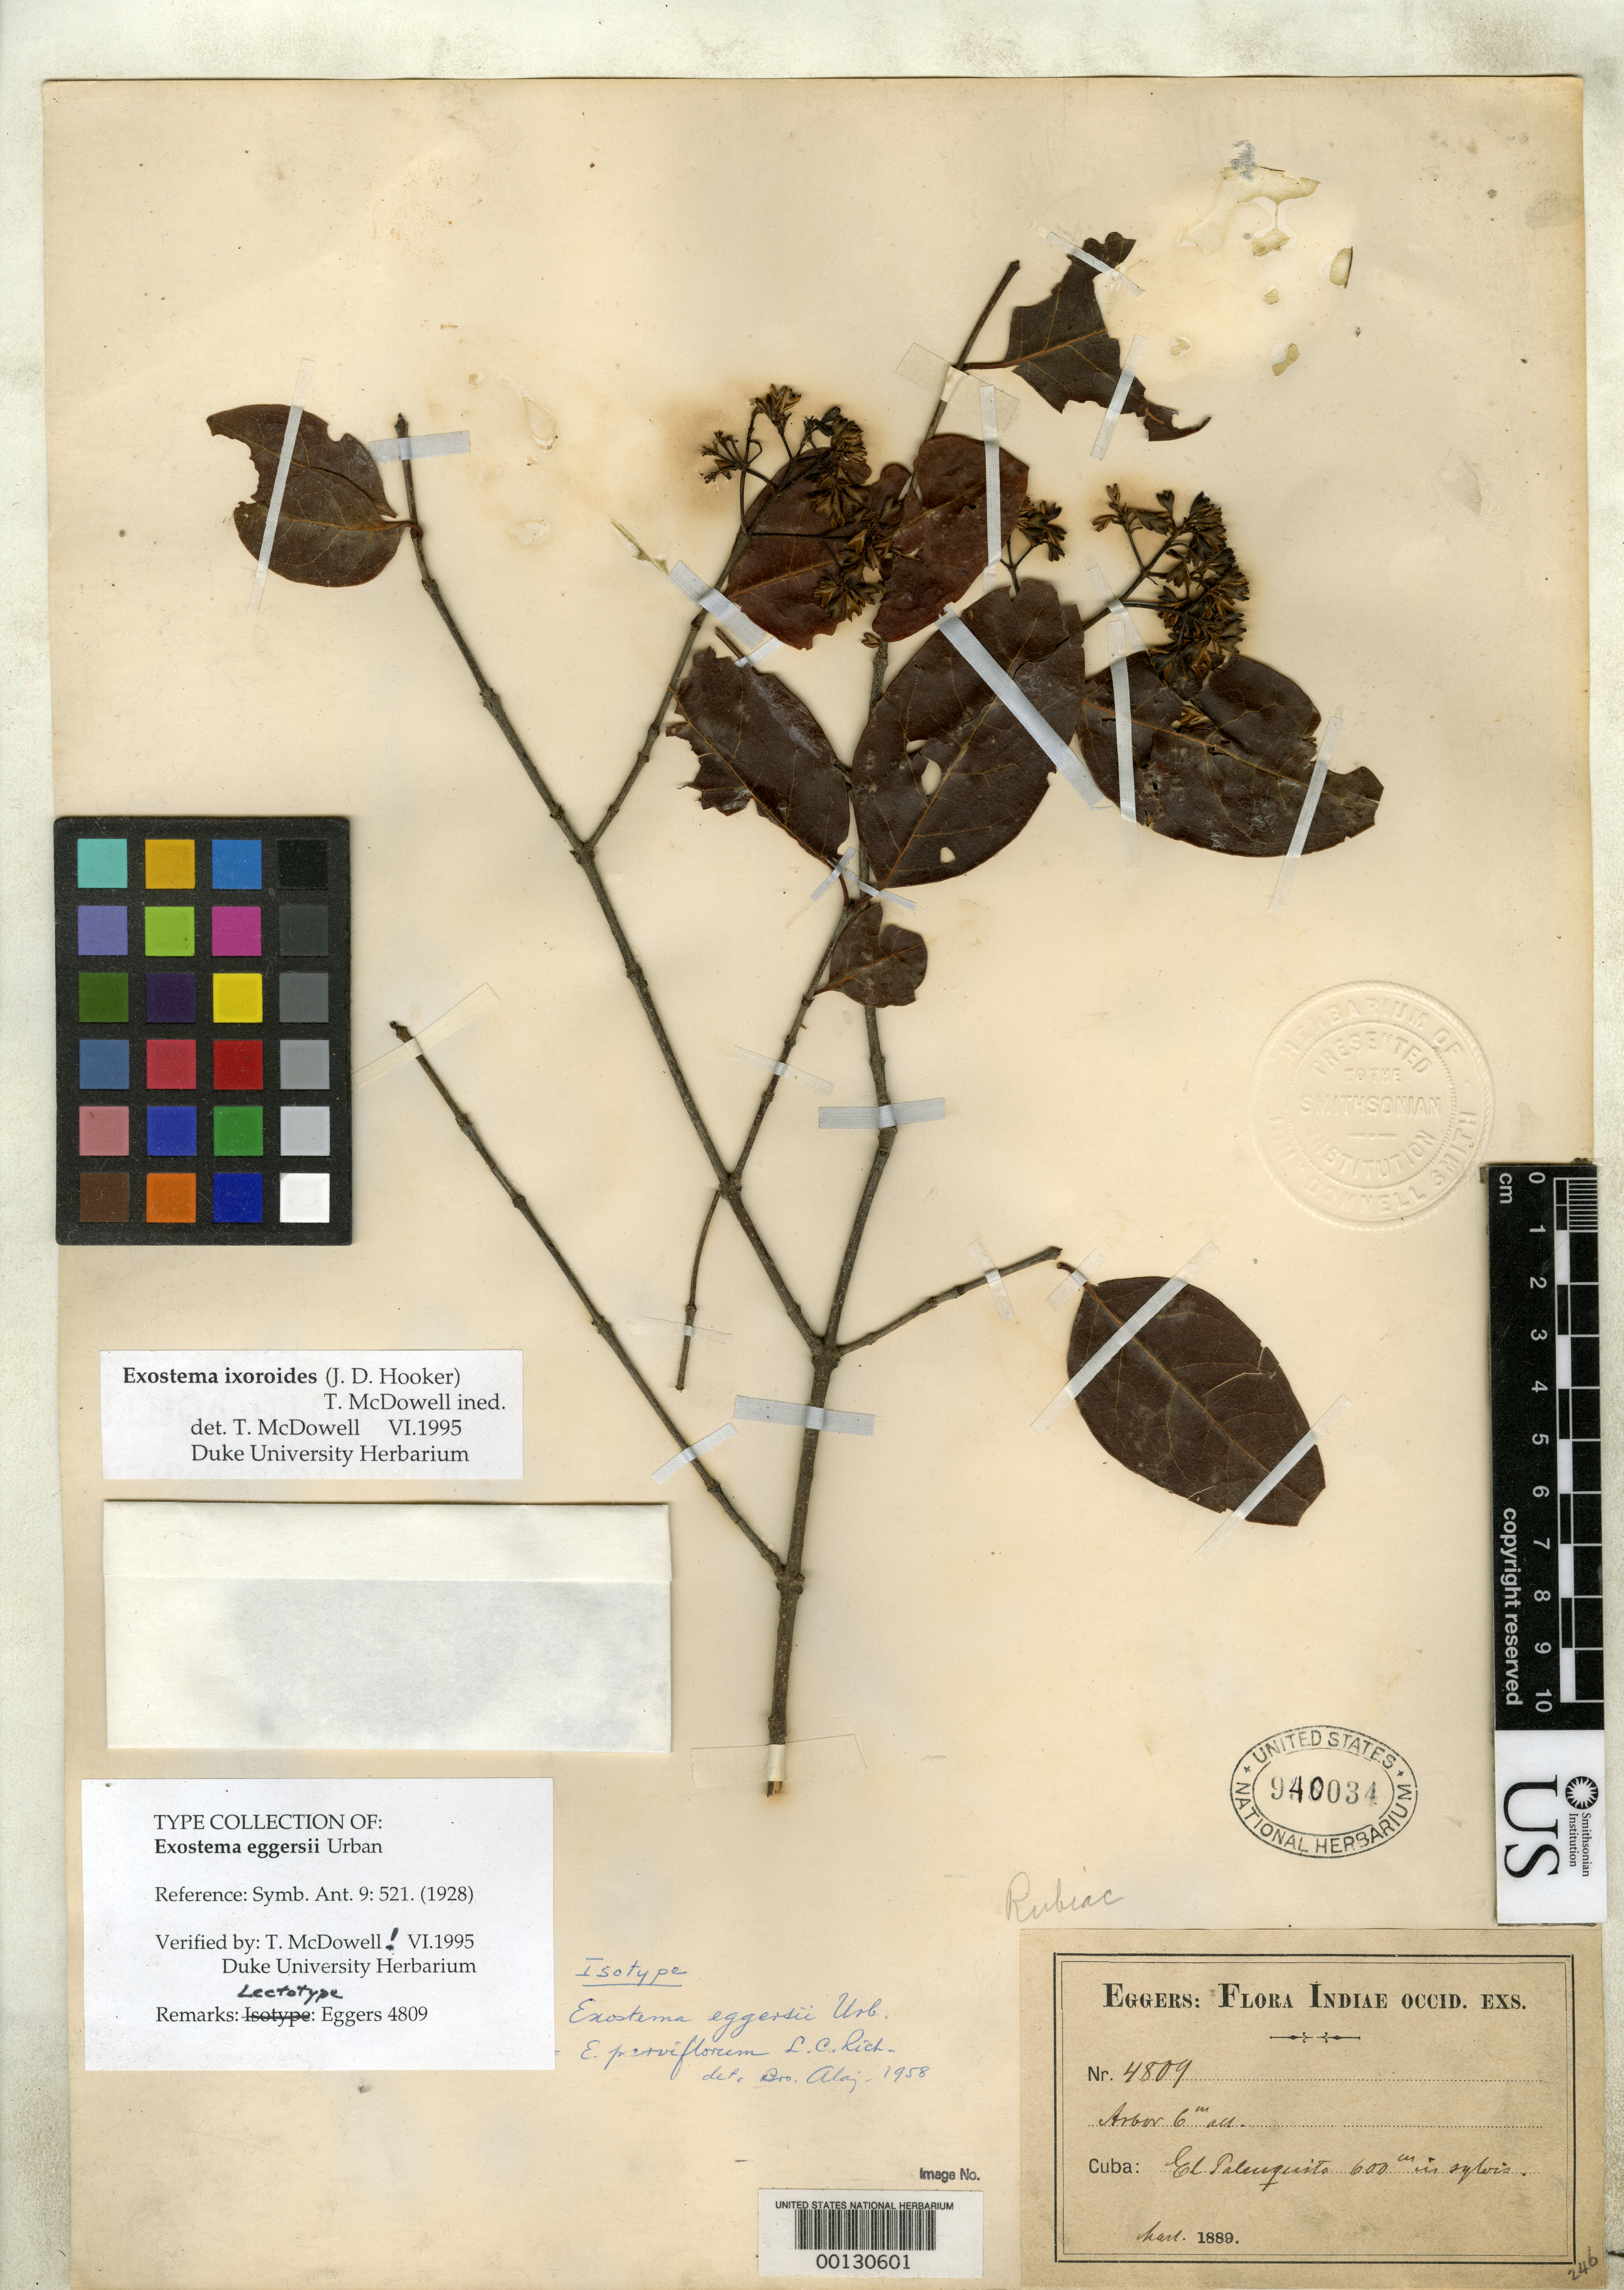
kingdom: Plantae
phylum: Tracheophyta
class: Magnoliopsida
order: Gentianales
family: Rubiaceae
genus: Exostema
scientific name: Exostema eggersii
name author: Urb.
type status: Isotype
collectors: H. F. A. von Eggers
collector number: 4809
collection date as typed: Mar 1889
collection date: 1889-03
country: Cuba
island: Greater Antilles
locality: Prope El Palenquito.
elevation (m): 600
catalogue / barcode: US 940034